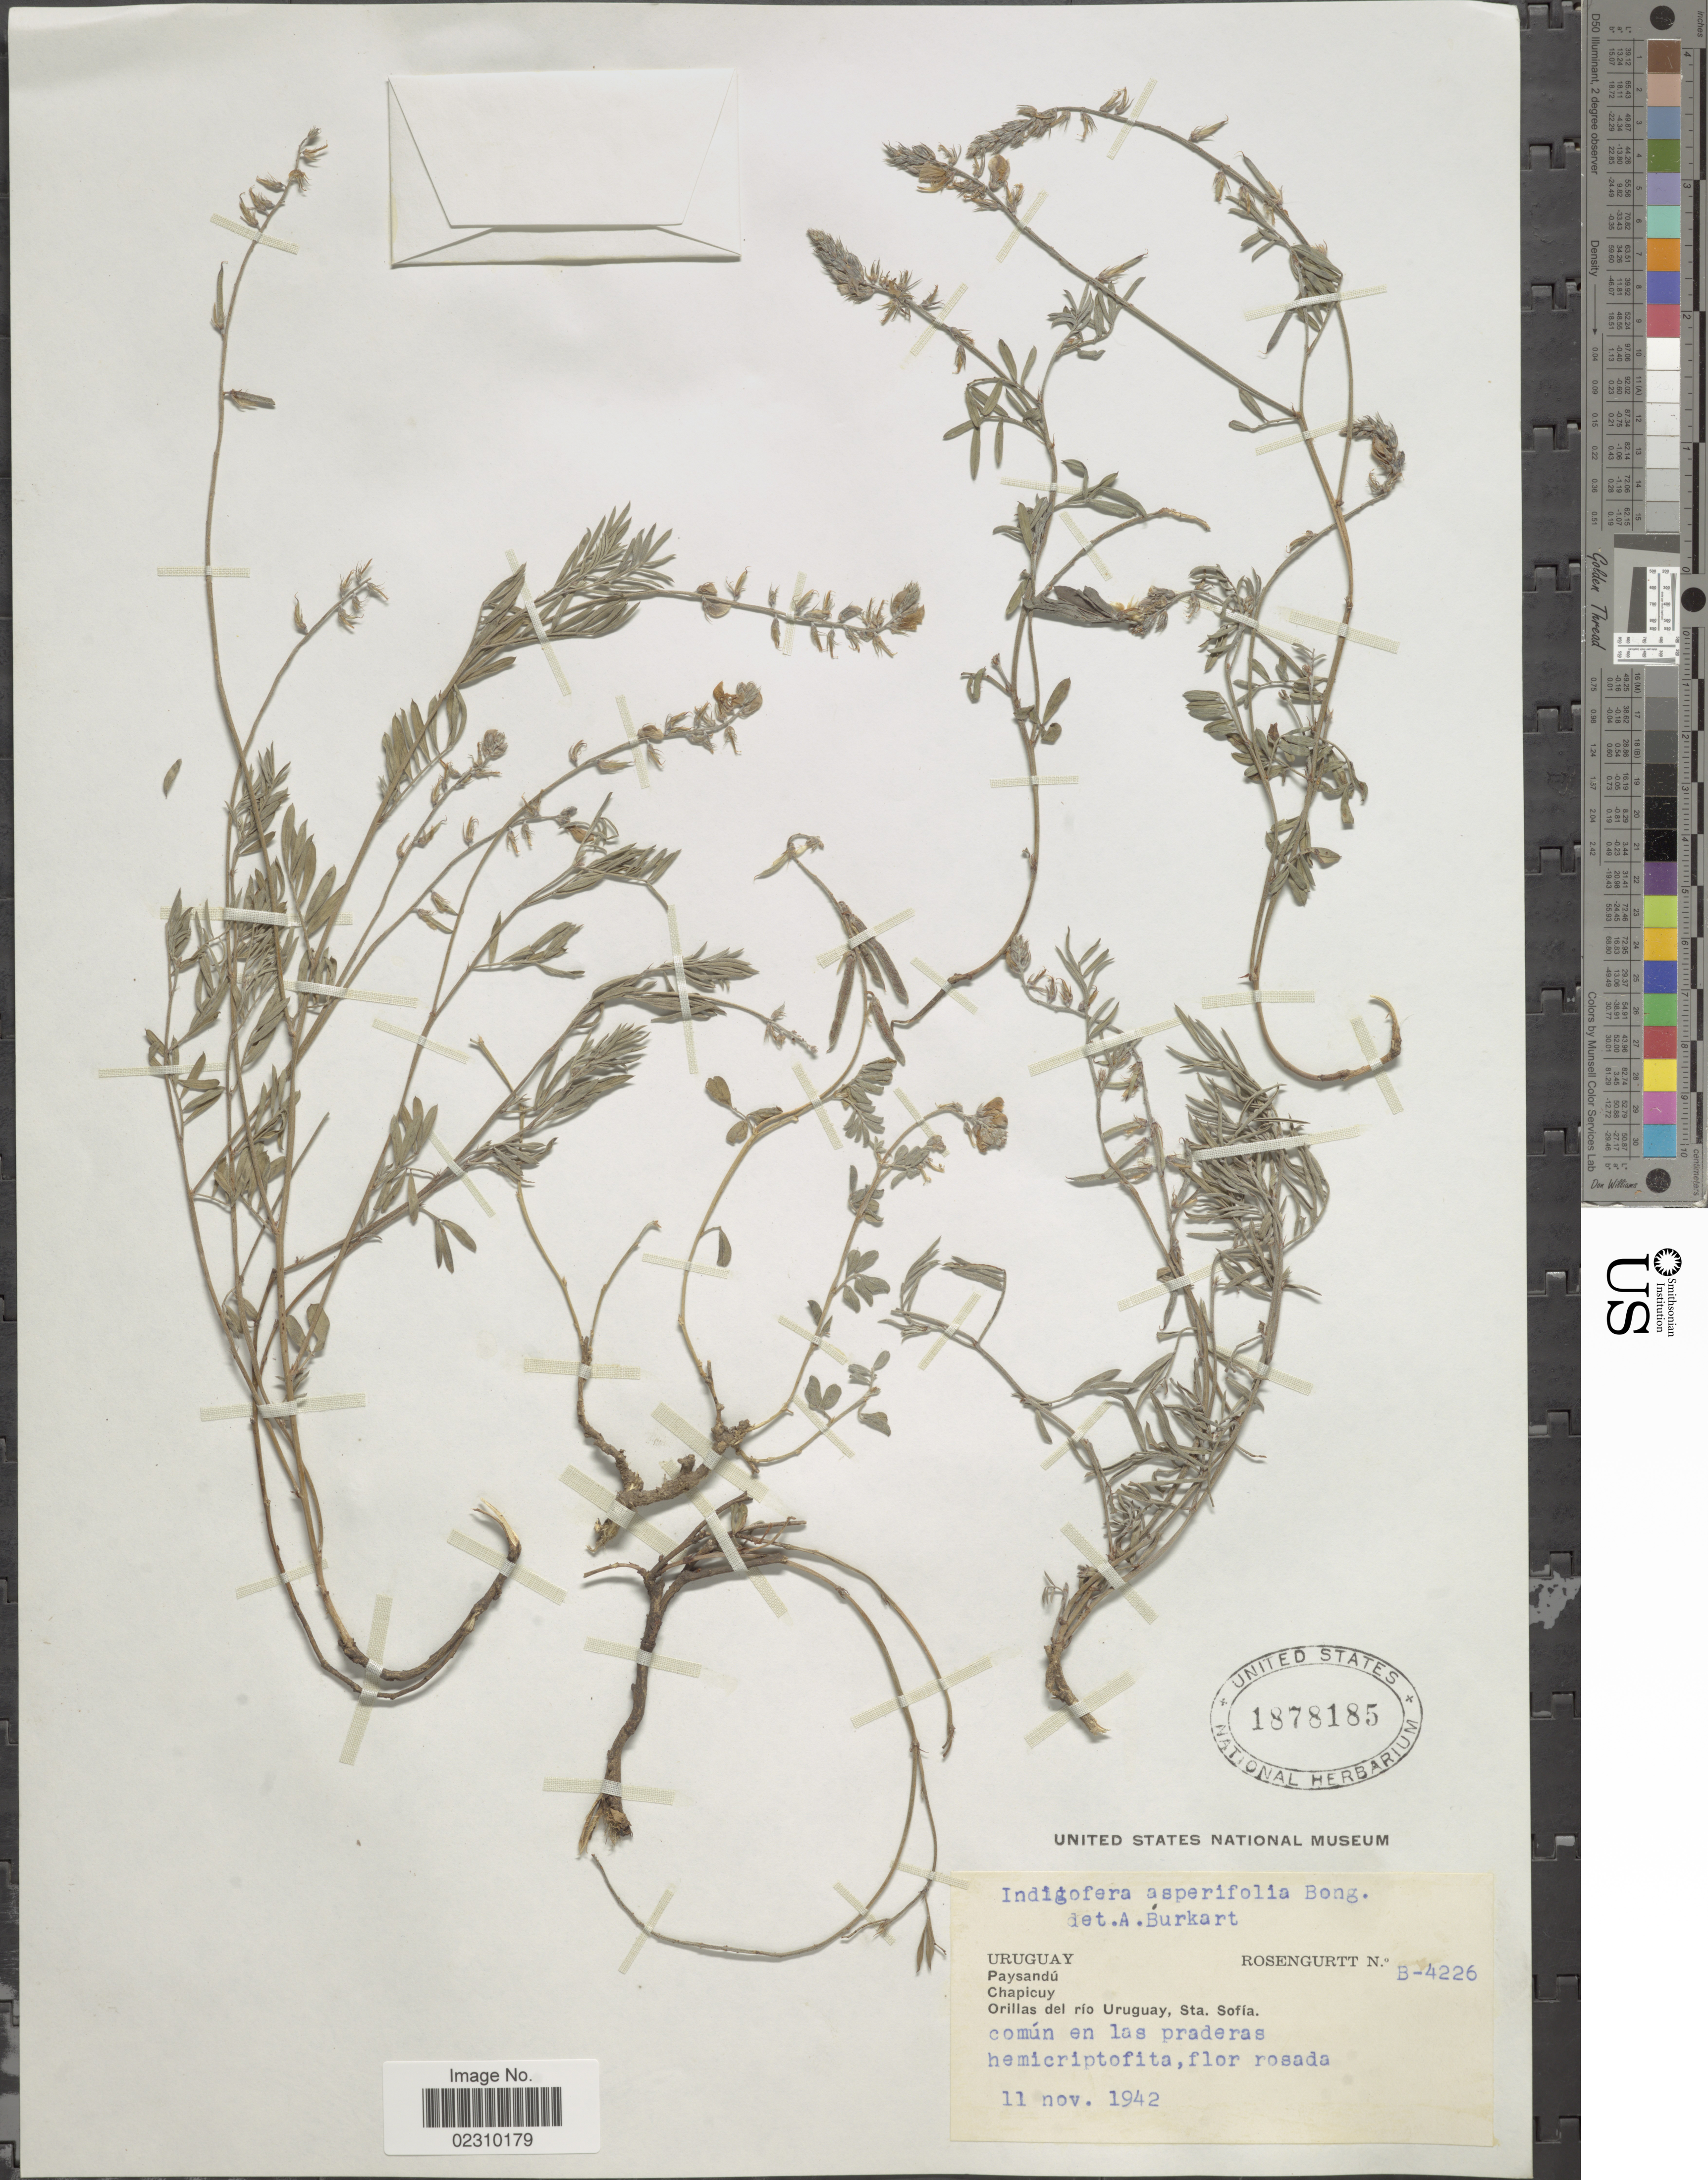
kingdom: Plantae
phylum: Tracheophyta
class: Magnoliopsida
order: Fabales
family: Fabaceae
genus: Indigofera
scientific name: Indigofera asperifolia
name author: Bong. ex Benth.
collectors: Rosengurtt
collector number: B-4226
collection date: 1942-11-11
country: Uruguay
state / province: Paysandu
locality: Uruguay, Paysandu, Chapicuy, Orillas del rio Uruguay, Sta. Sofia.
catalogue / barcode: US 1878185